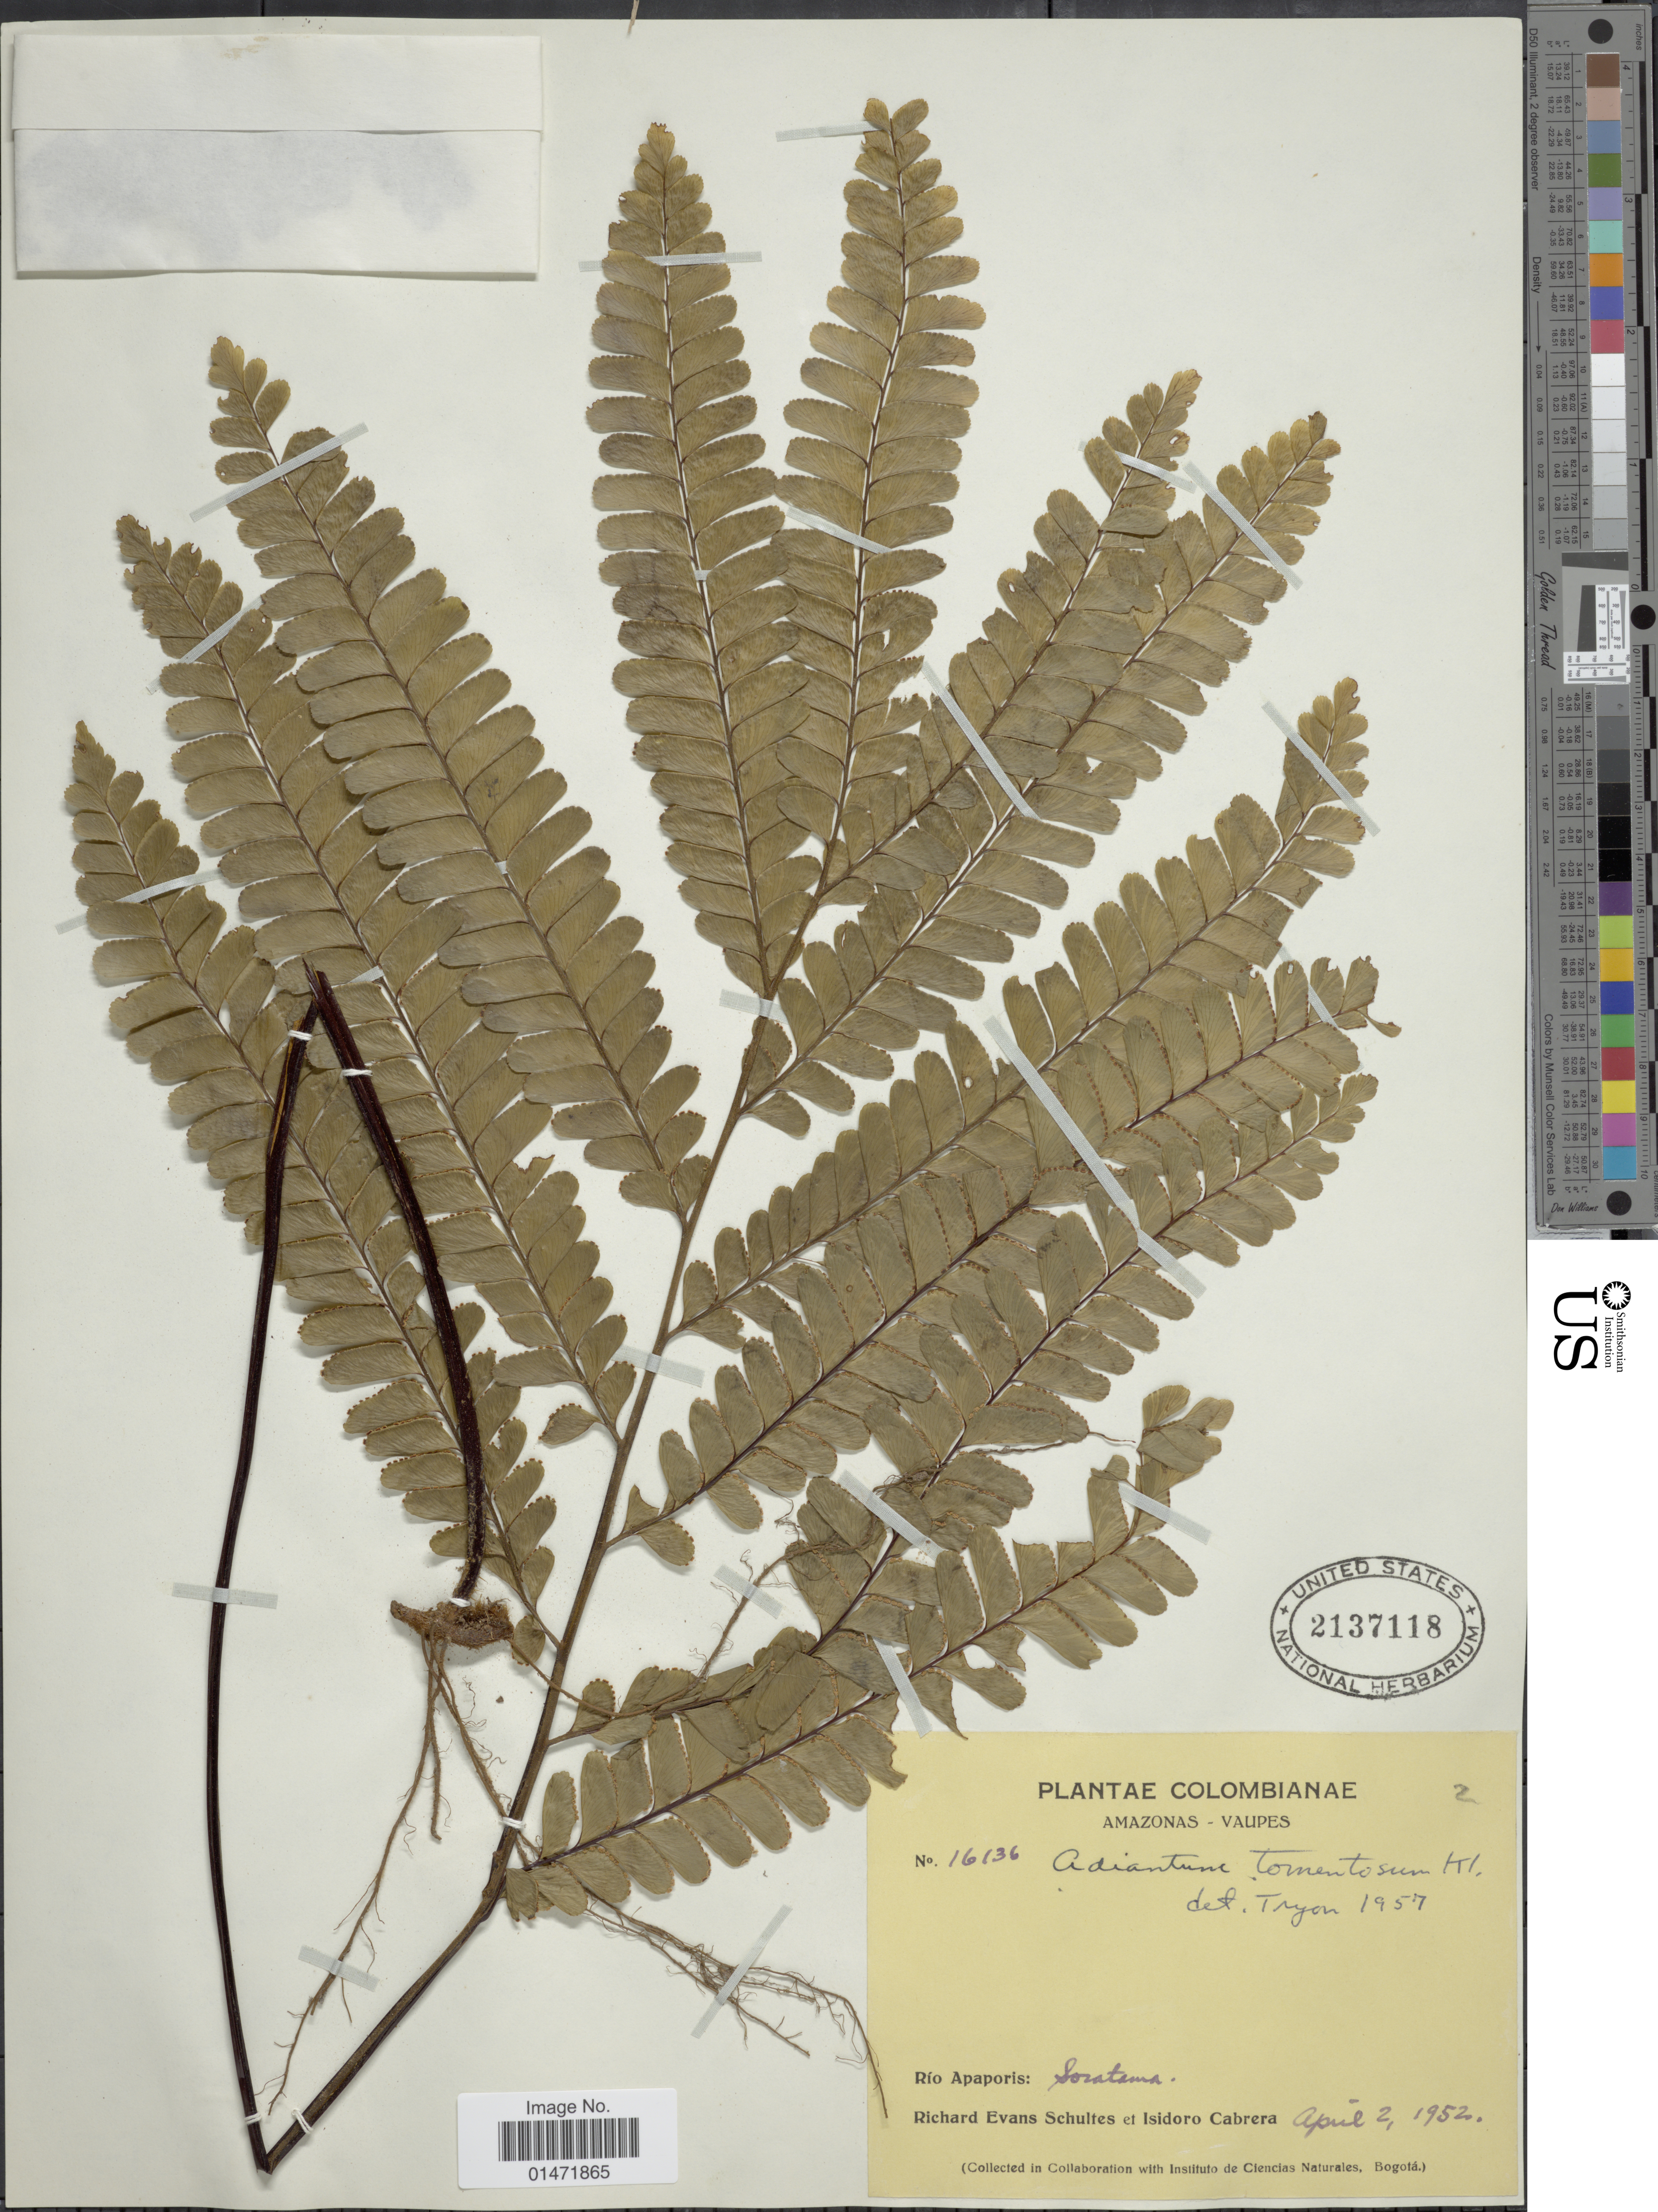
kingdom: Plantae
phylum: Tracheophyta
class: Polypodiopsida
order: Polypodiales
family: Pteridaceae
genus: Adiantum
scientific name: Adiantum tomentosum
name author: Klotzsch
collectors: R. E. Schultes & I. Cabrera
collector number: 16136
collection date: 1952-04-02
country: Colombia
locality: Amazonas-Vaupes. Río Apaporis: Soratama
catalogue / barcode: US 2137118